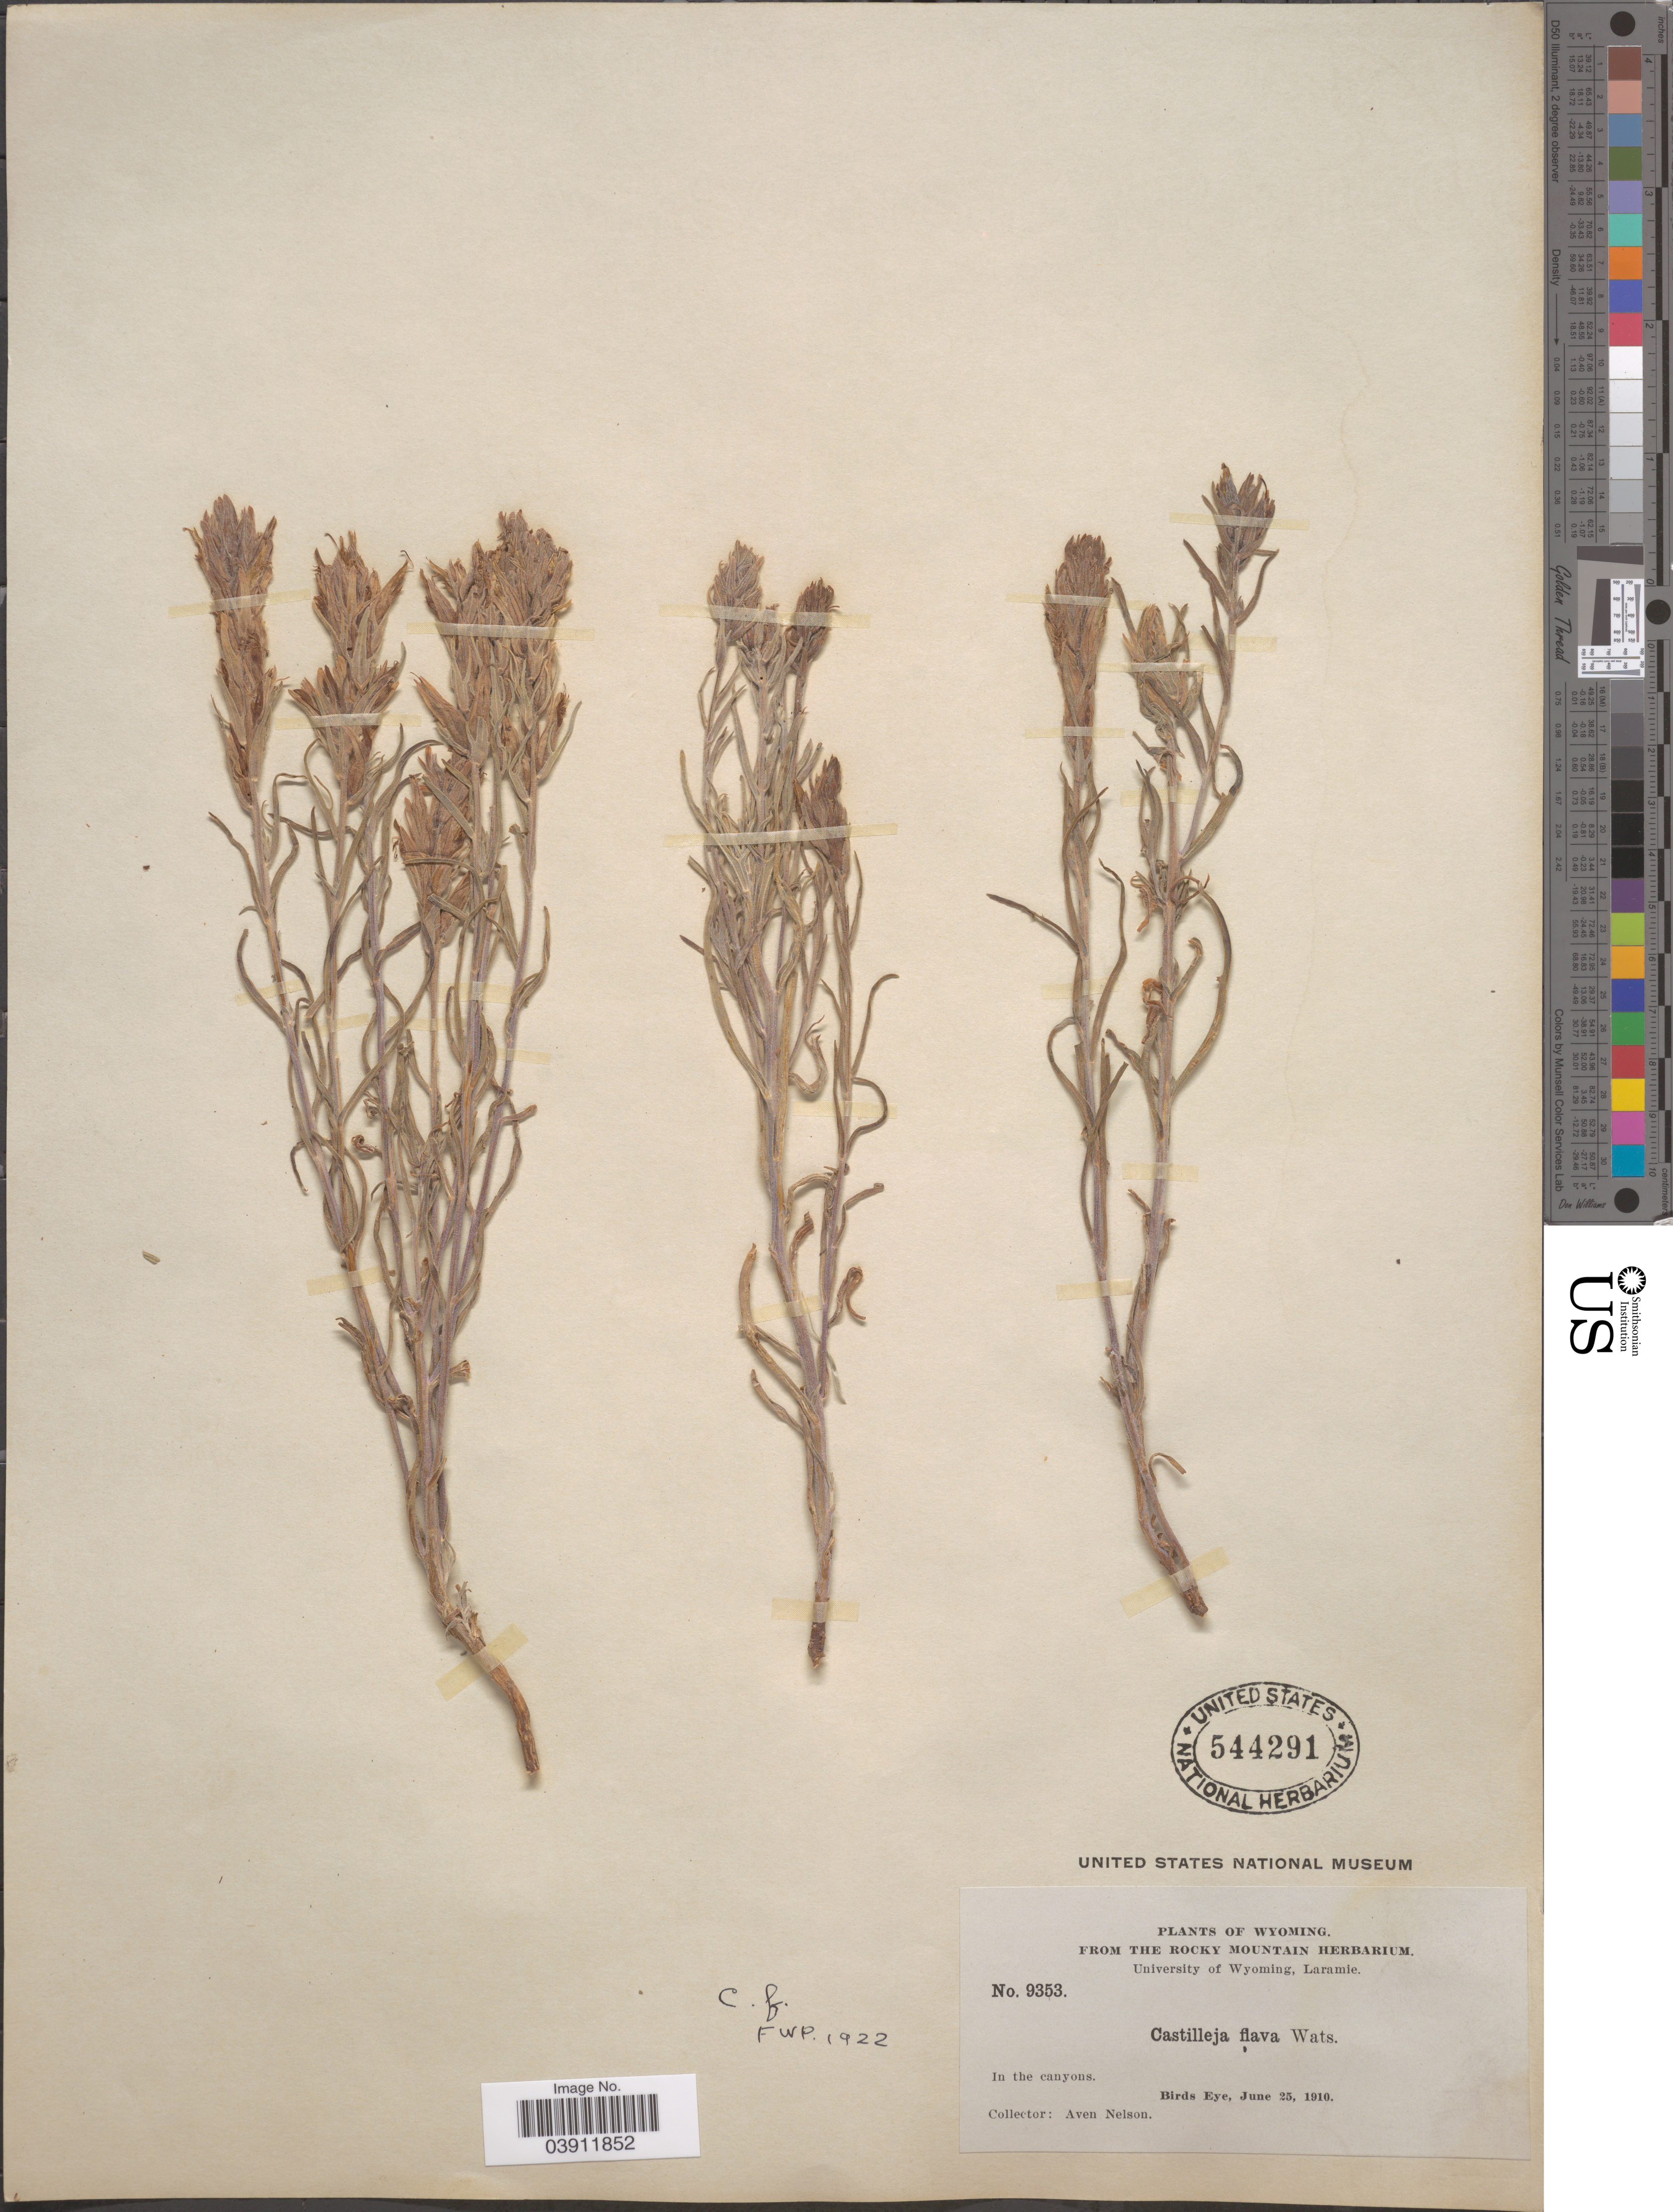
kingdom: Plantae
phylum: Tracheophyta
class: Magnoliopsida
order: Lamiales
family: Orobanchaceae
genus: Castilleja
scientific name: Castilleja flava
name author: S. Watson in C. King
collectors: A. Nelson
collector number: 9353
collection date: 1910-06-25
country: United States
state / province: Wyoming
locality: Birds Eye.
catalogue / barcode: US 544291